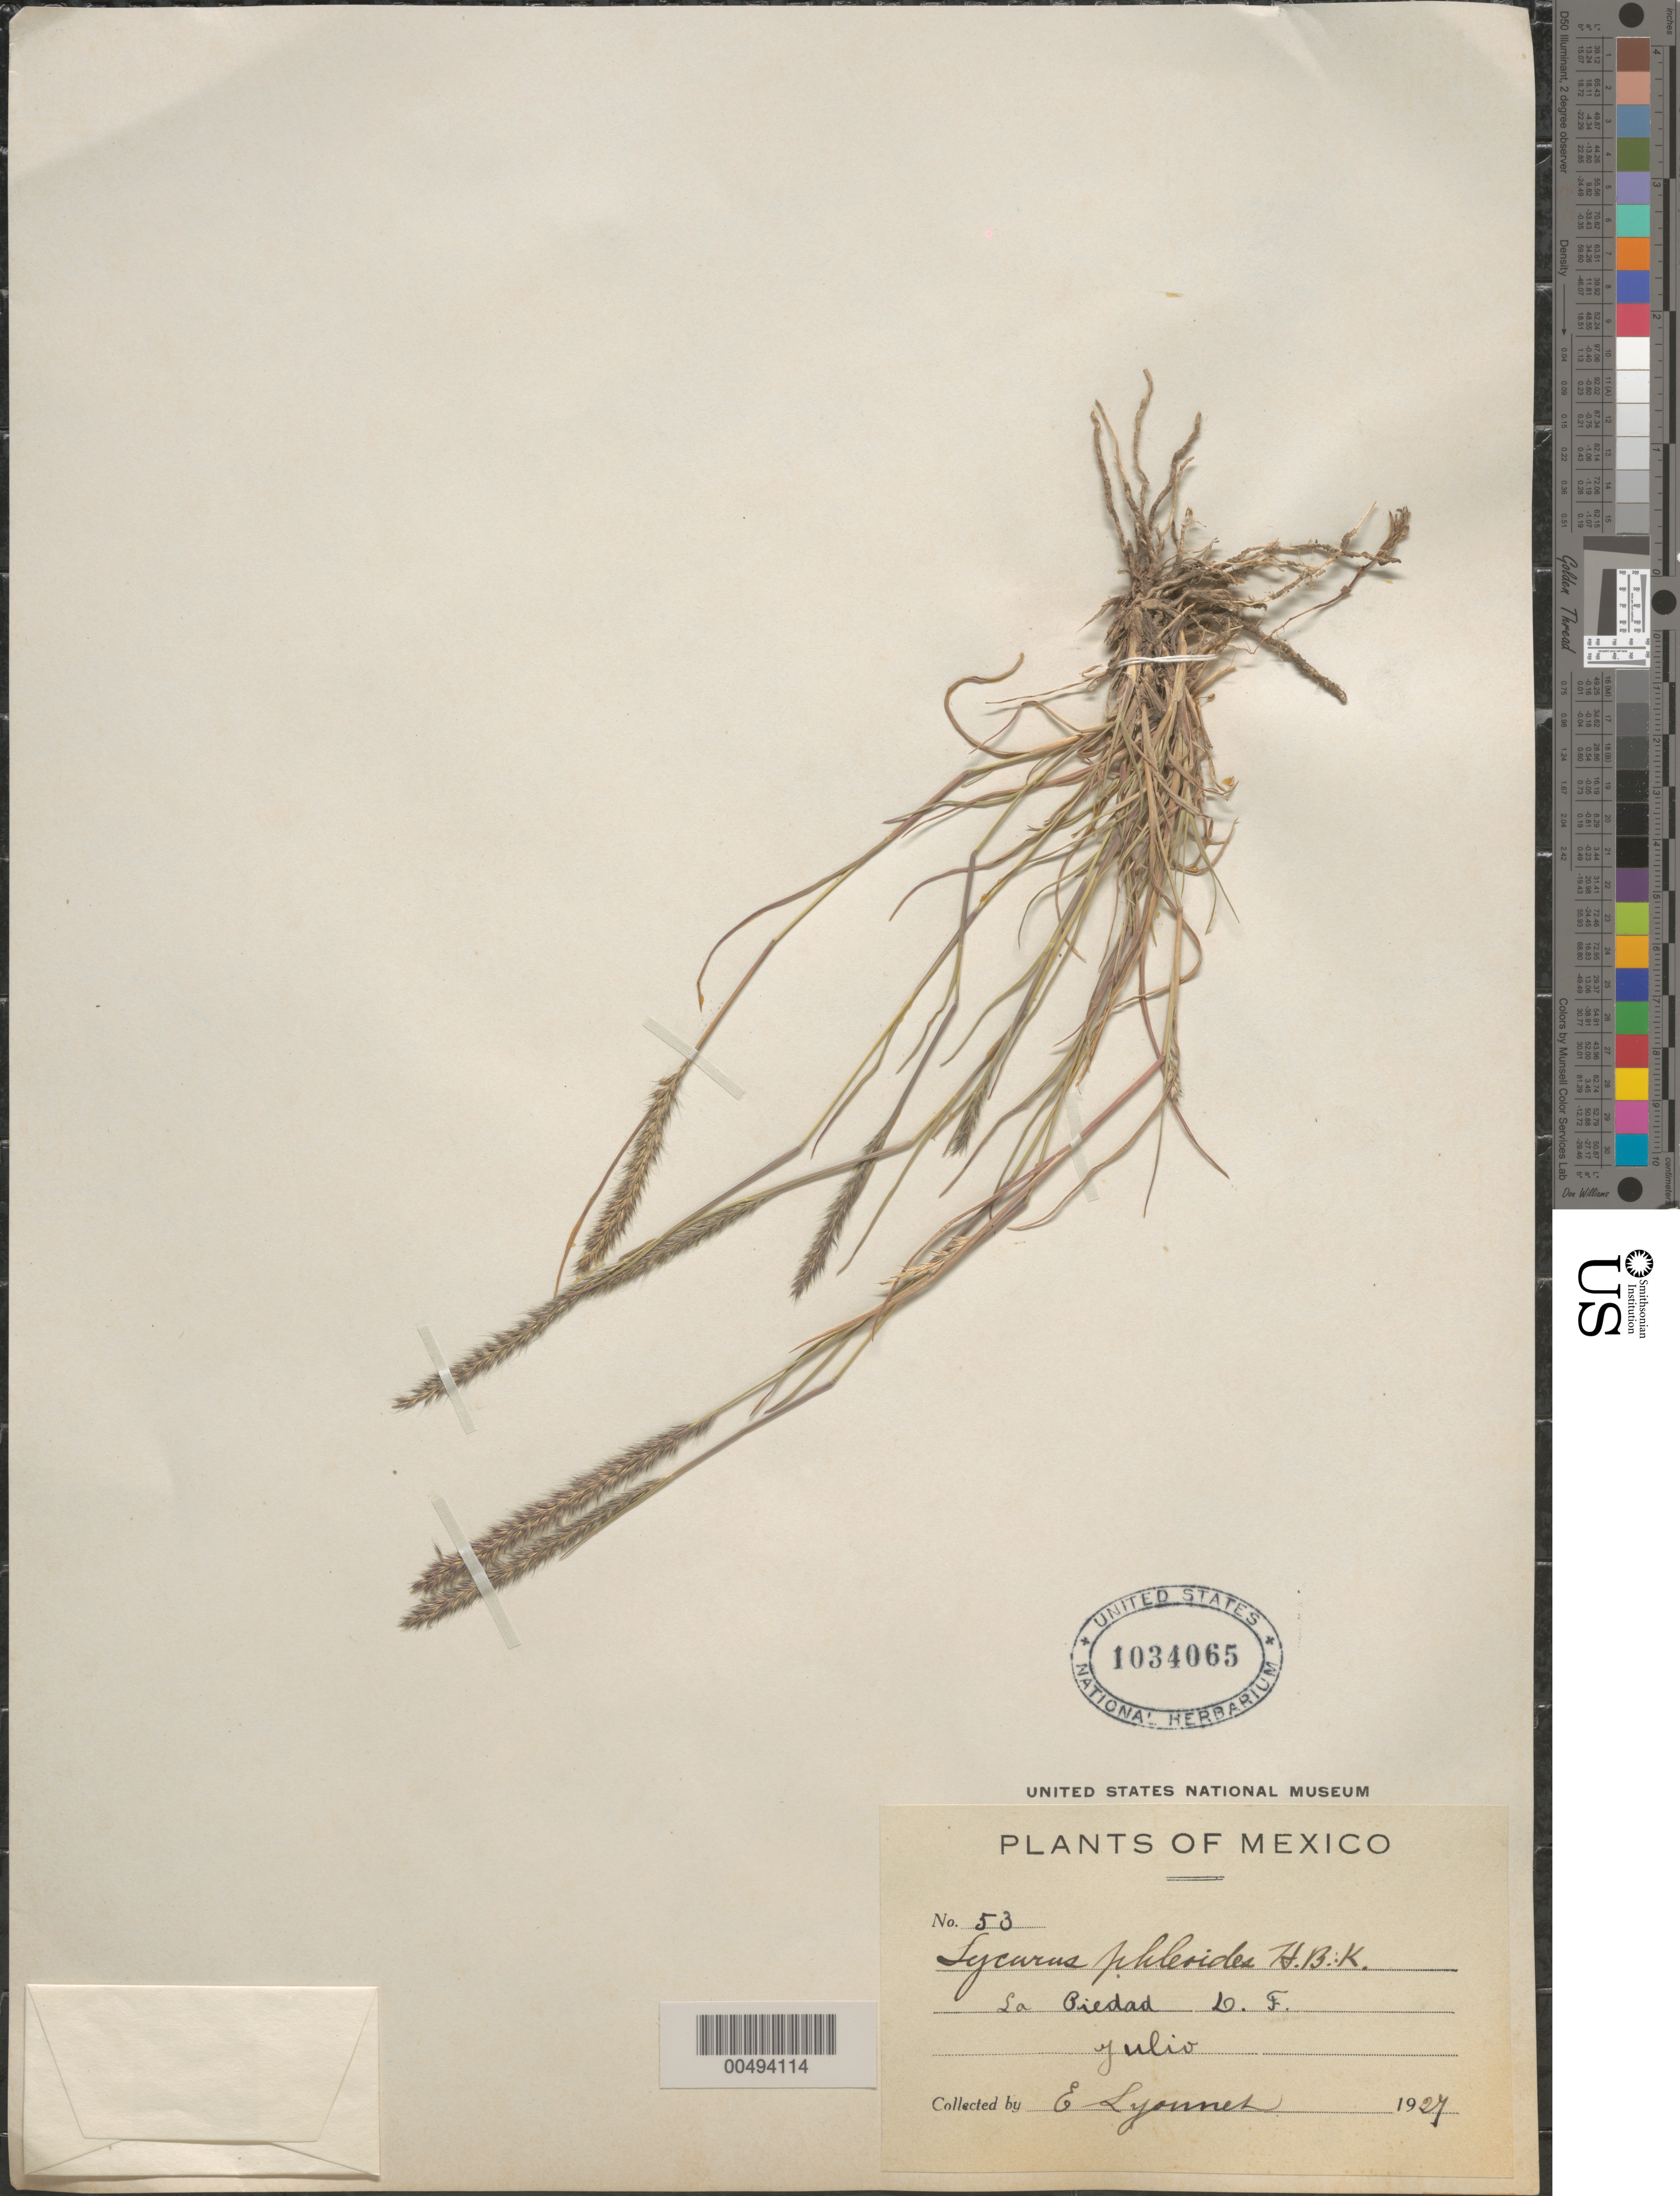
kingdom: Plantae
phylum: Tracheophyta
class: Liliopsida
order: Poales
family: Poaceae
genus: Lycurus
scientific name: Lycurus phleoides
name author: Kunth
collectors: Bro. E. Lyonnet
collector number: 53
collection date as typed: Jul 1927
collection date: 1927-07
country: Mexico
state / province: Distrito Federal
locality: La Piedad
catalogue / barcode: US 1034065